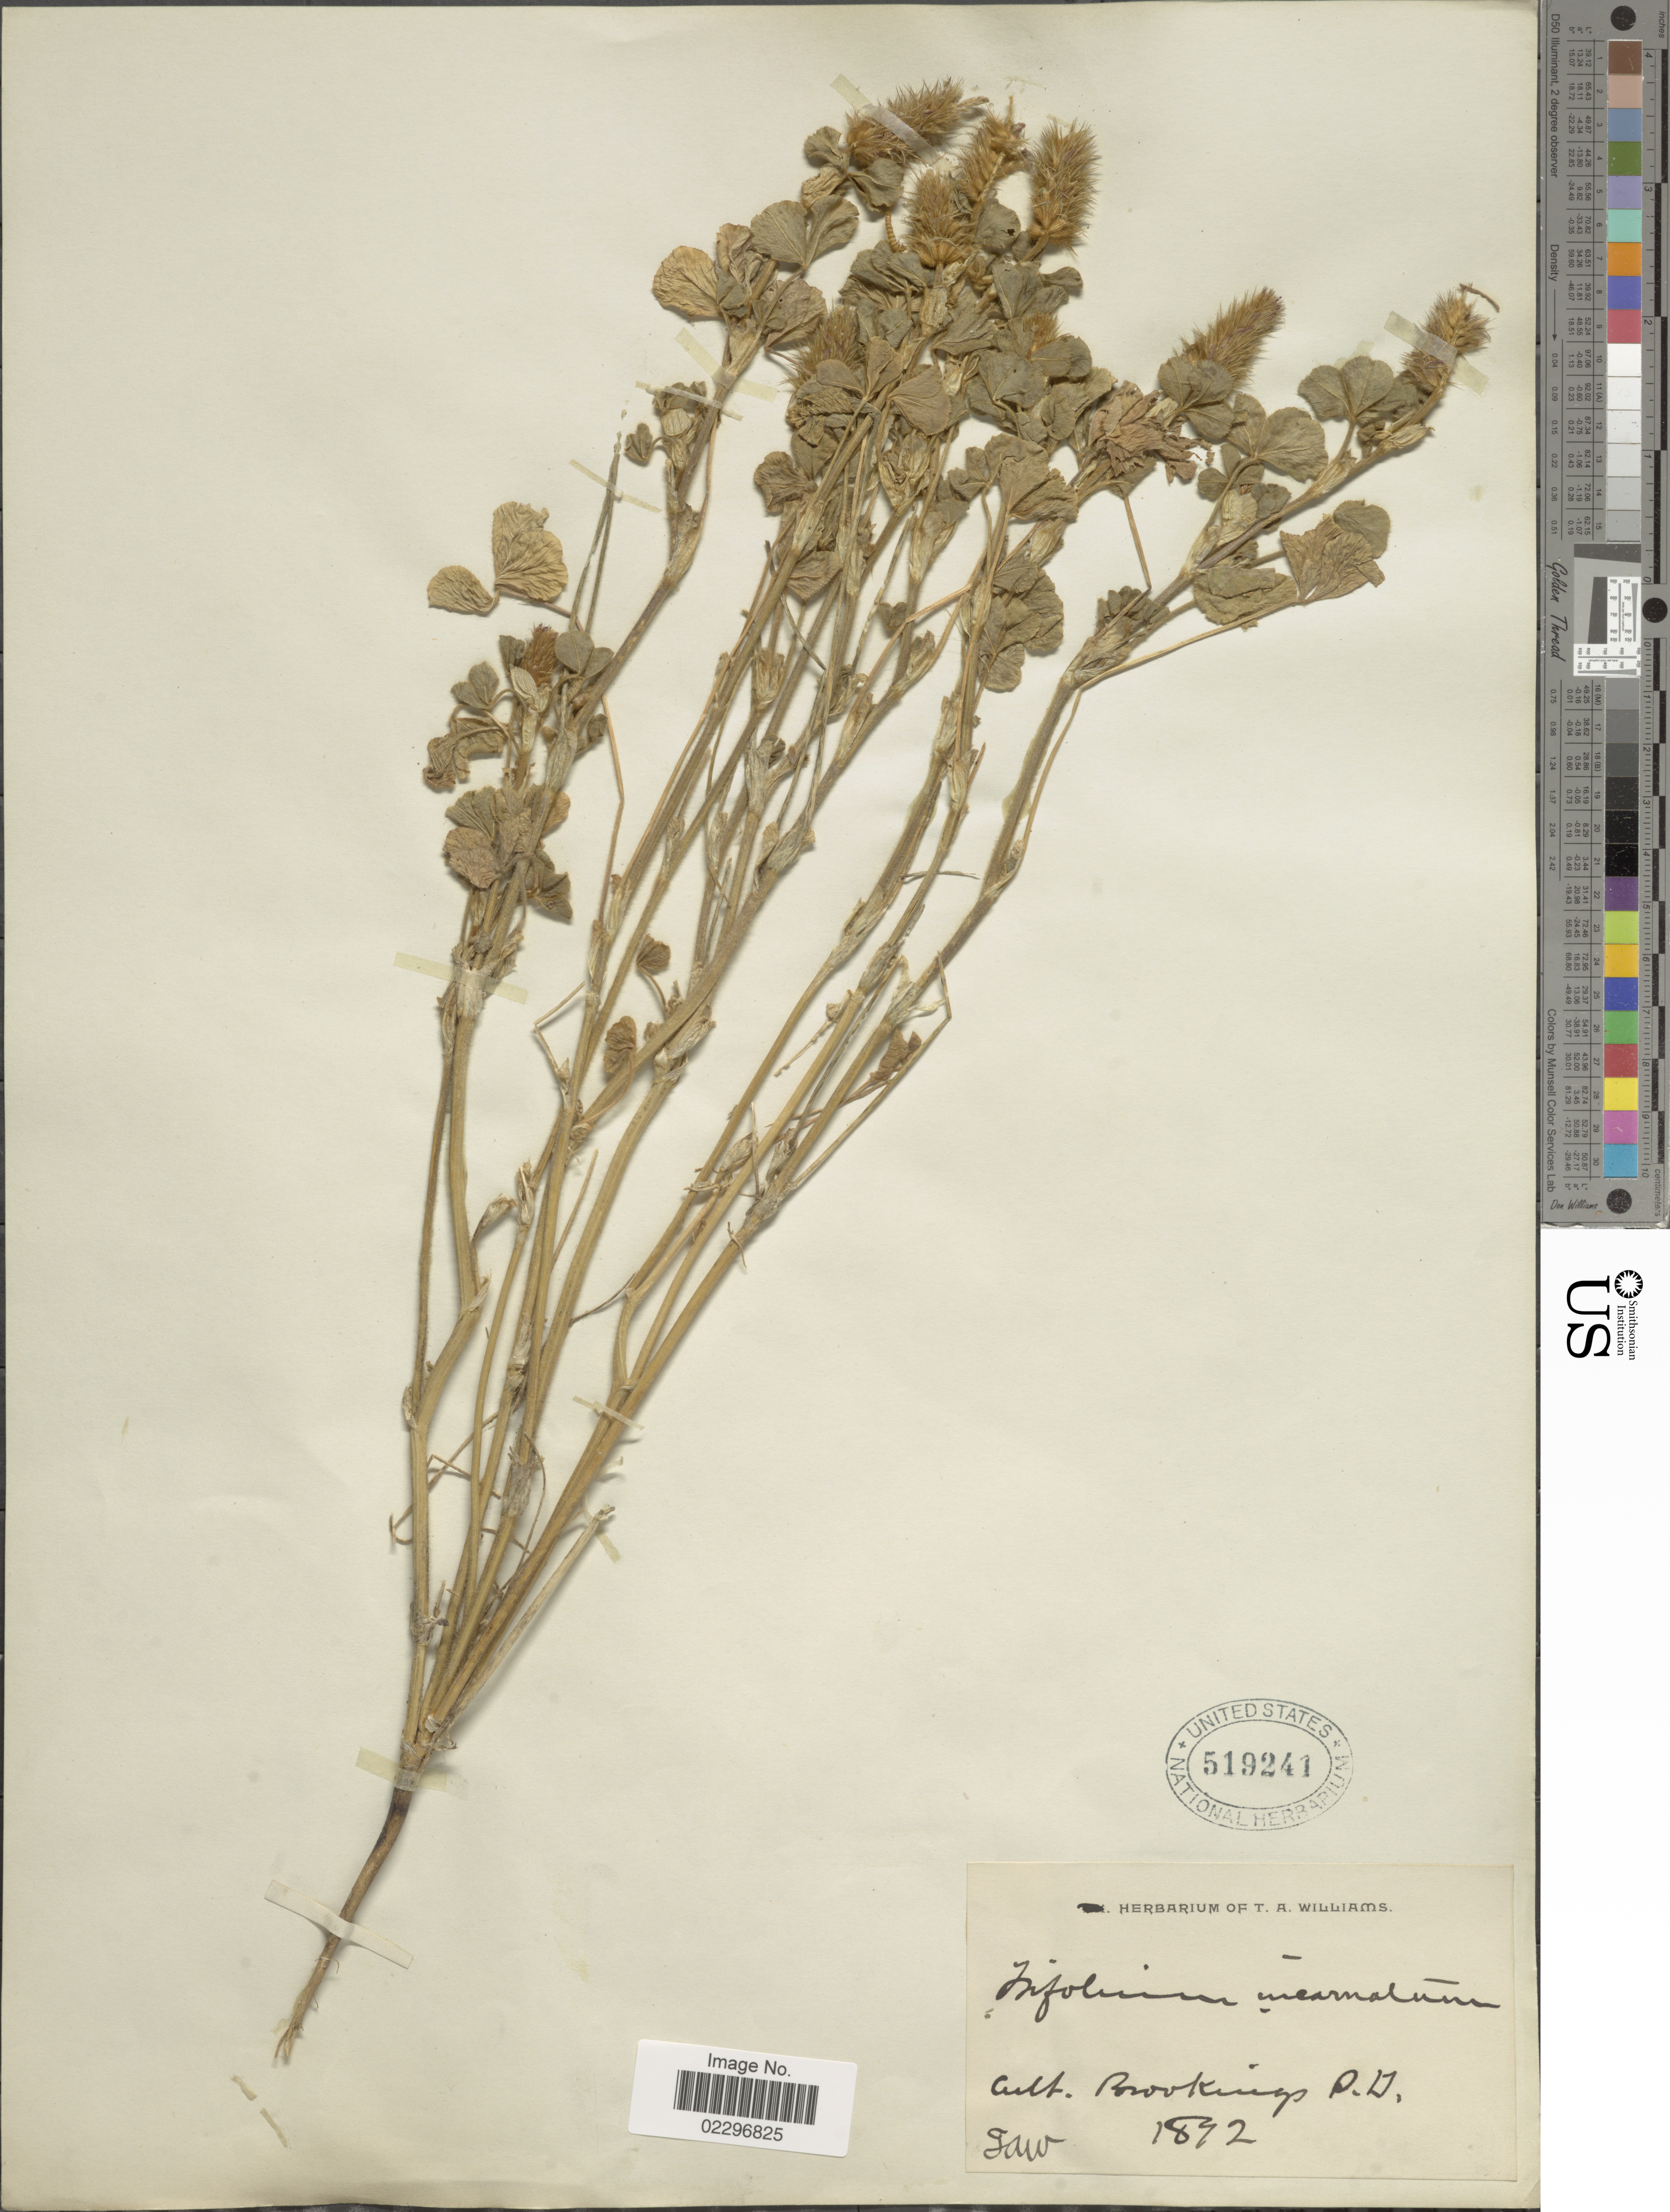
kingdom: Plantae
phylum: Tracheophyta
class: Magnoliopsida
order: Fabales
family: Fabaceae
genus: Trifolium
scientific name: Trifolium incarnatum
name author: L.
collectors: T. A. Williams (herbarium)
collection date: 1892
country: United States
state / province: South Dakota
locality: Cult. Brookings S.D.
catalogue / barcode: US 519241